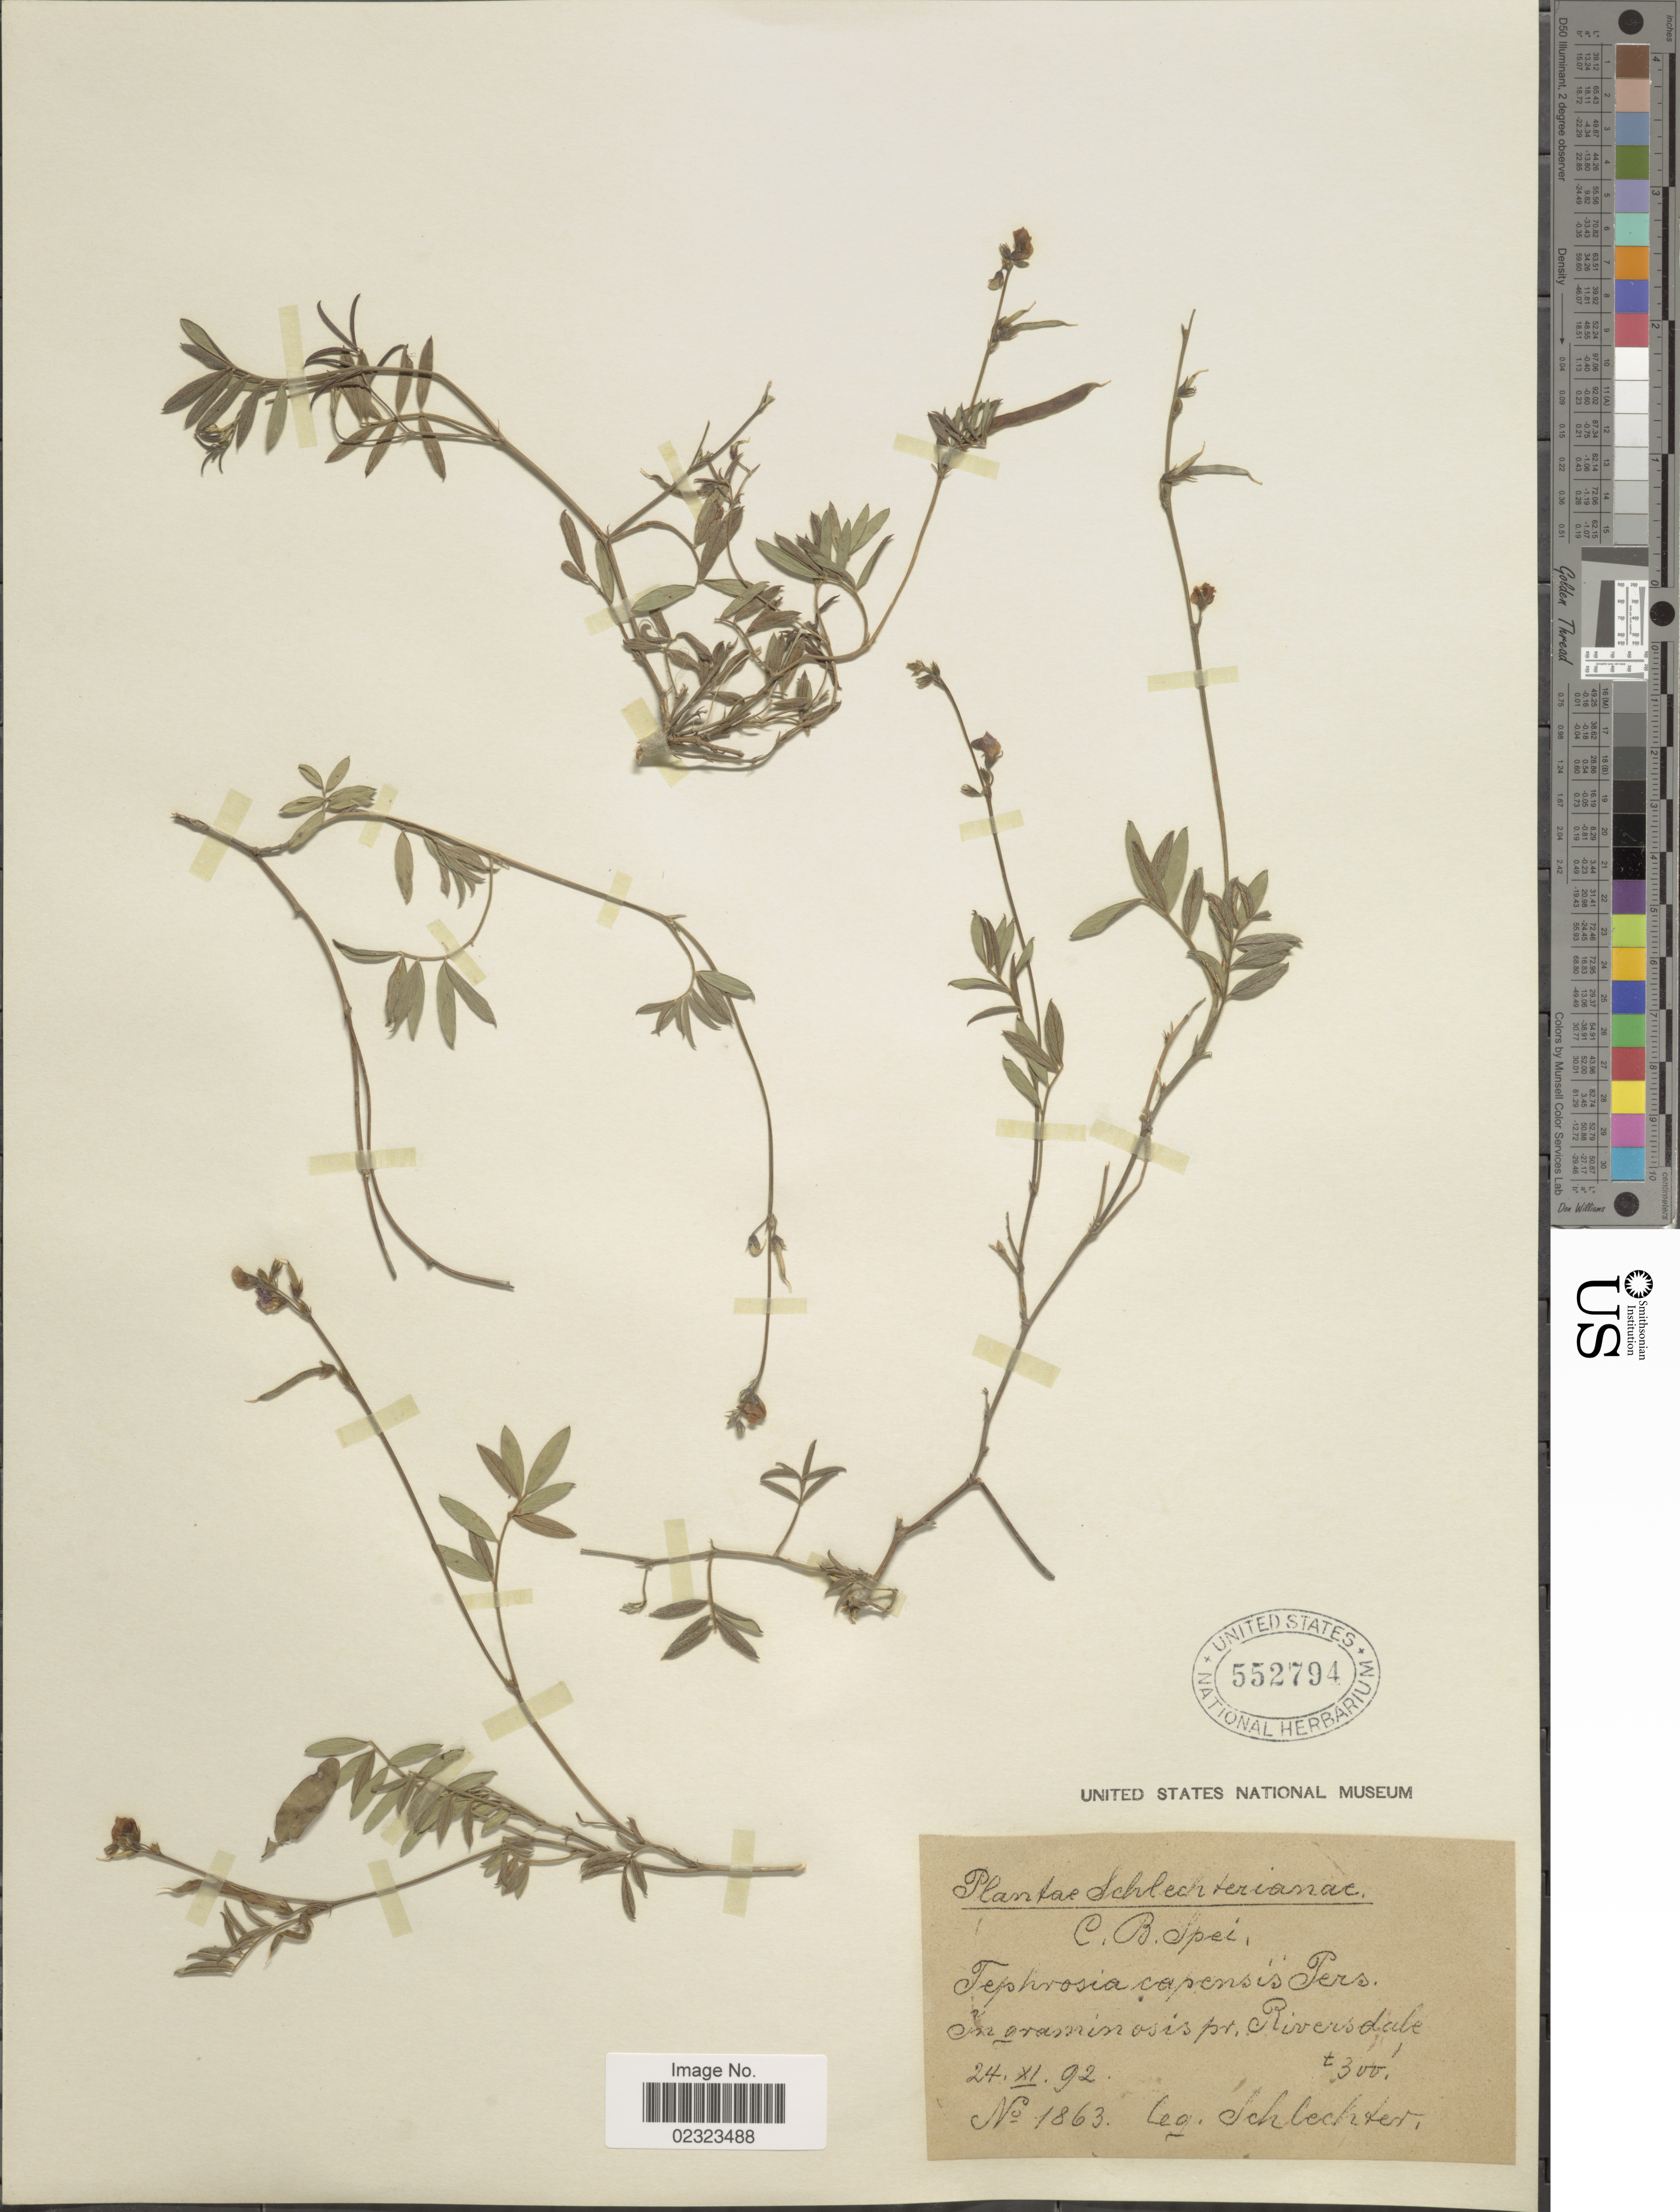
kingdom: Plantae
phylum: Tracheophyta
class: Magnoliopsida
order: Fabales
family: Fabaceae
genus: Tephrosia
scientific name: Tephrosia capensis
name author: (Jacq.) Pers.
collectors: Schlechter, --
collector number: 1863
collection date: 1892-10-24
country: South Africa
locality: C. B. Spei., pr. Riversdale.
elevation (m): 91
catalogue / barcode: US 552794